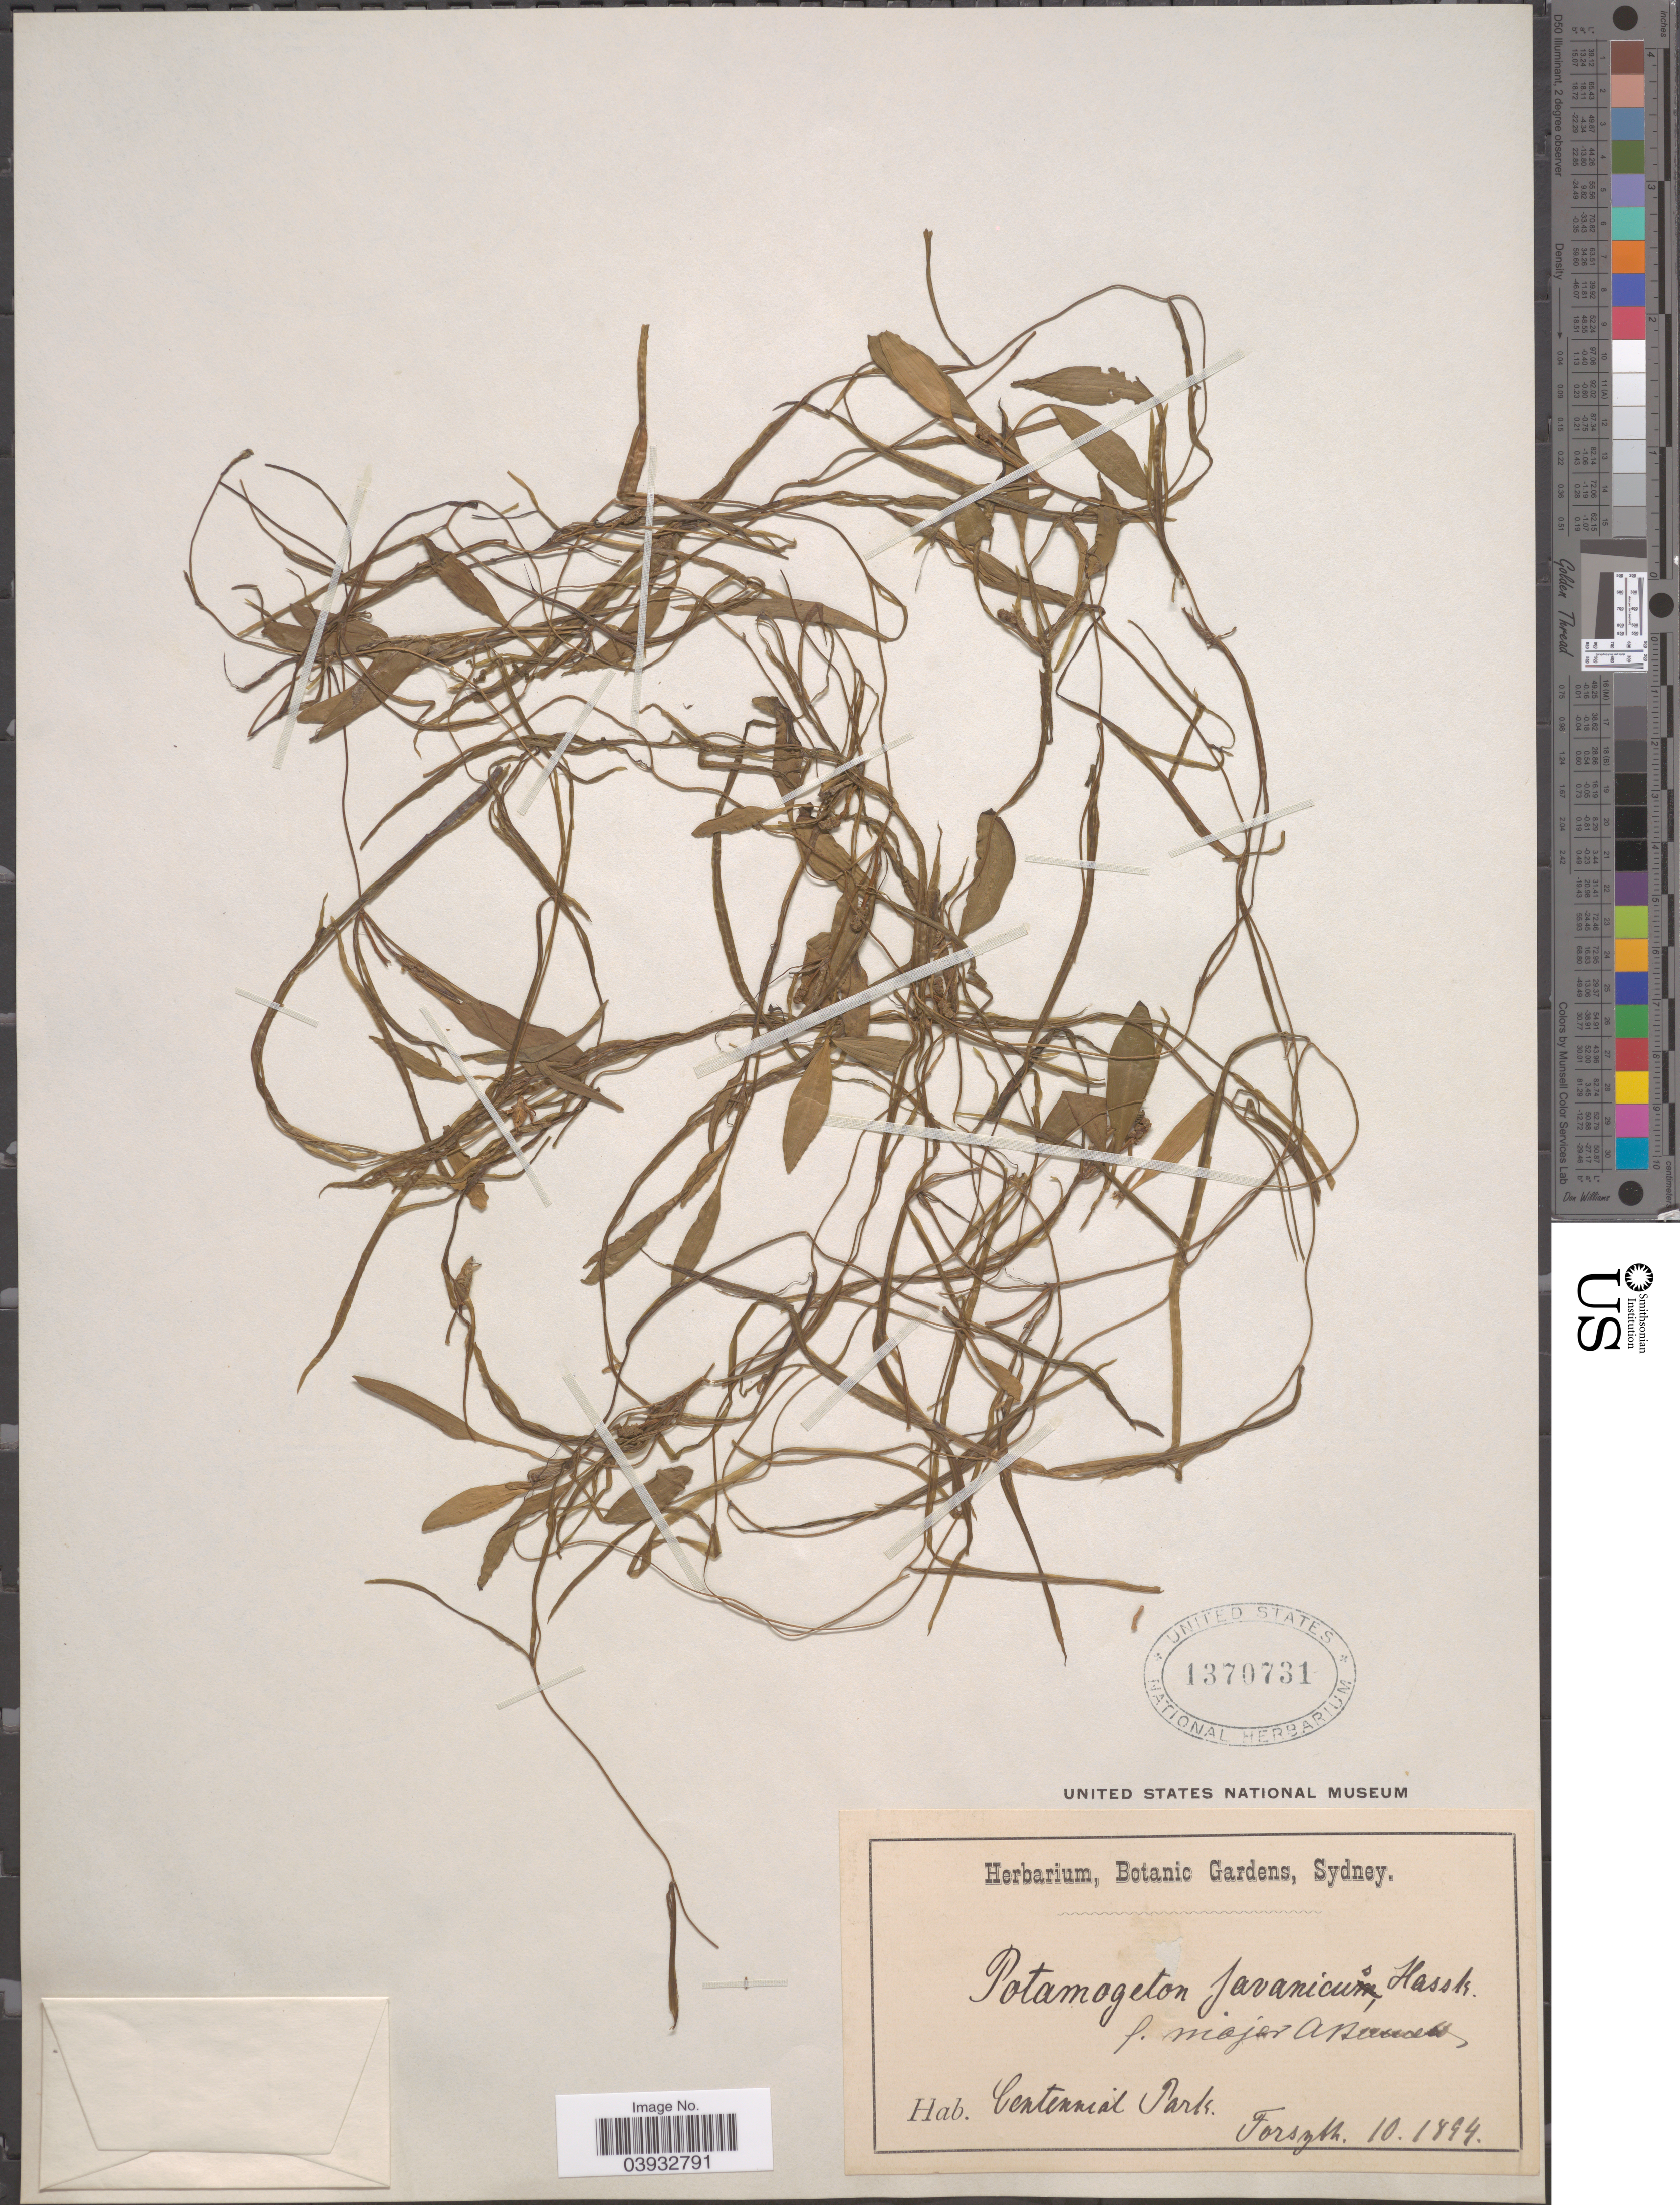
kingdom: Plantae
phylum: Tracheophyta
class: Liliopsida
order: Alismatales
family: Potamogetonaceae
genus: Potamogeton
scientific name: Potamogeton javanicus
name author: Hassk.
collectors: -- Forsyth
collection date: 1894-10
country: Australia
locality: Centennial Park.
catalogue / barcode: US 1370731